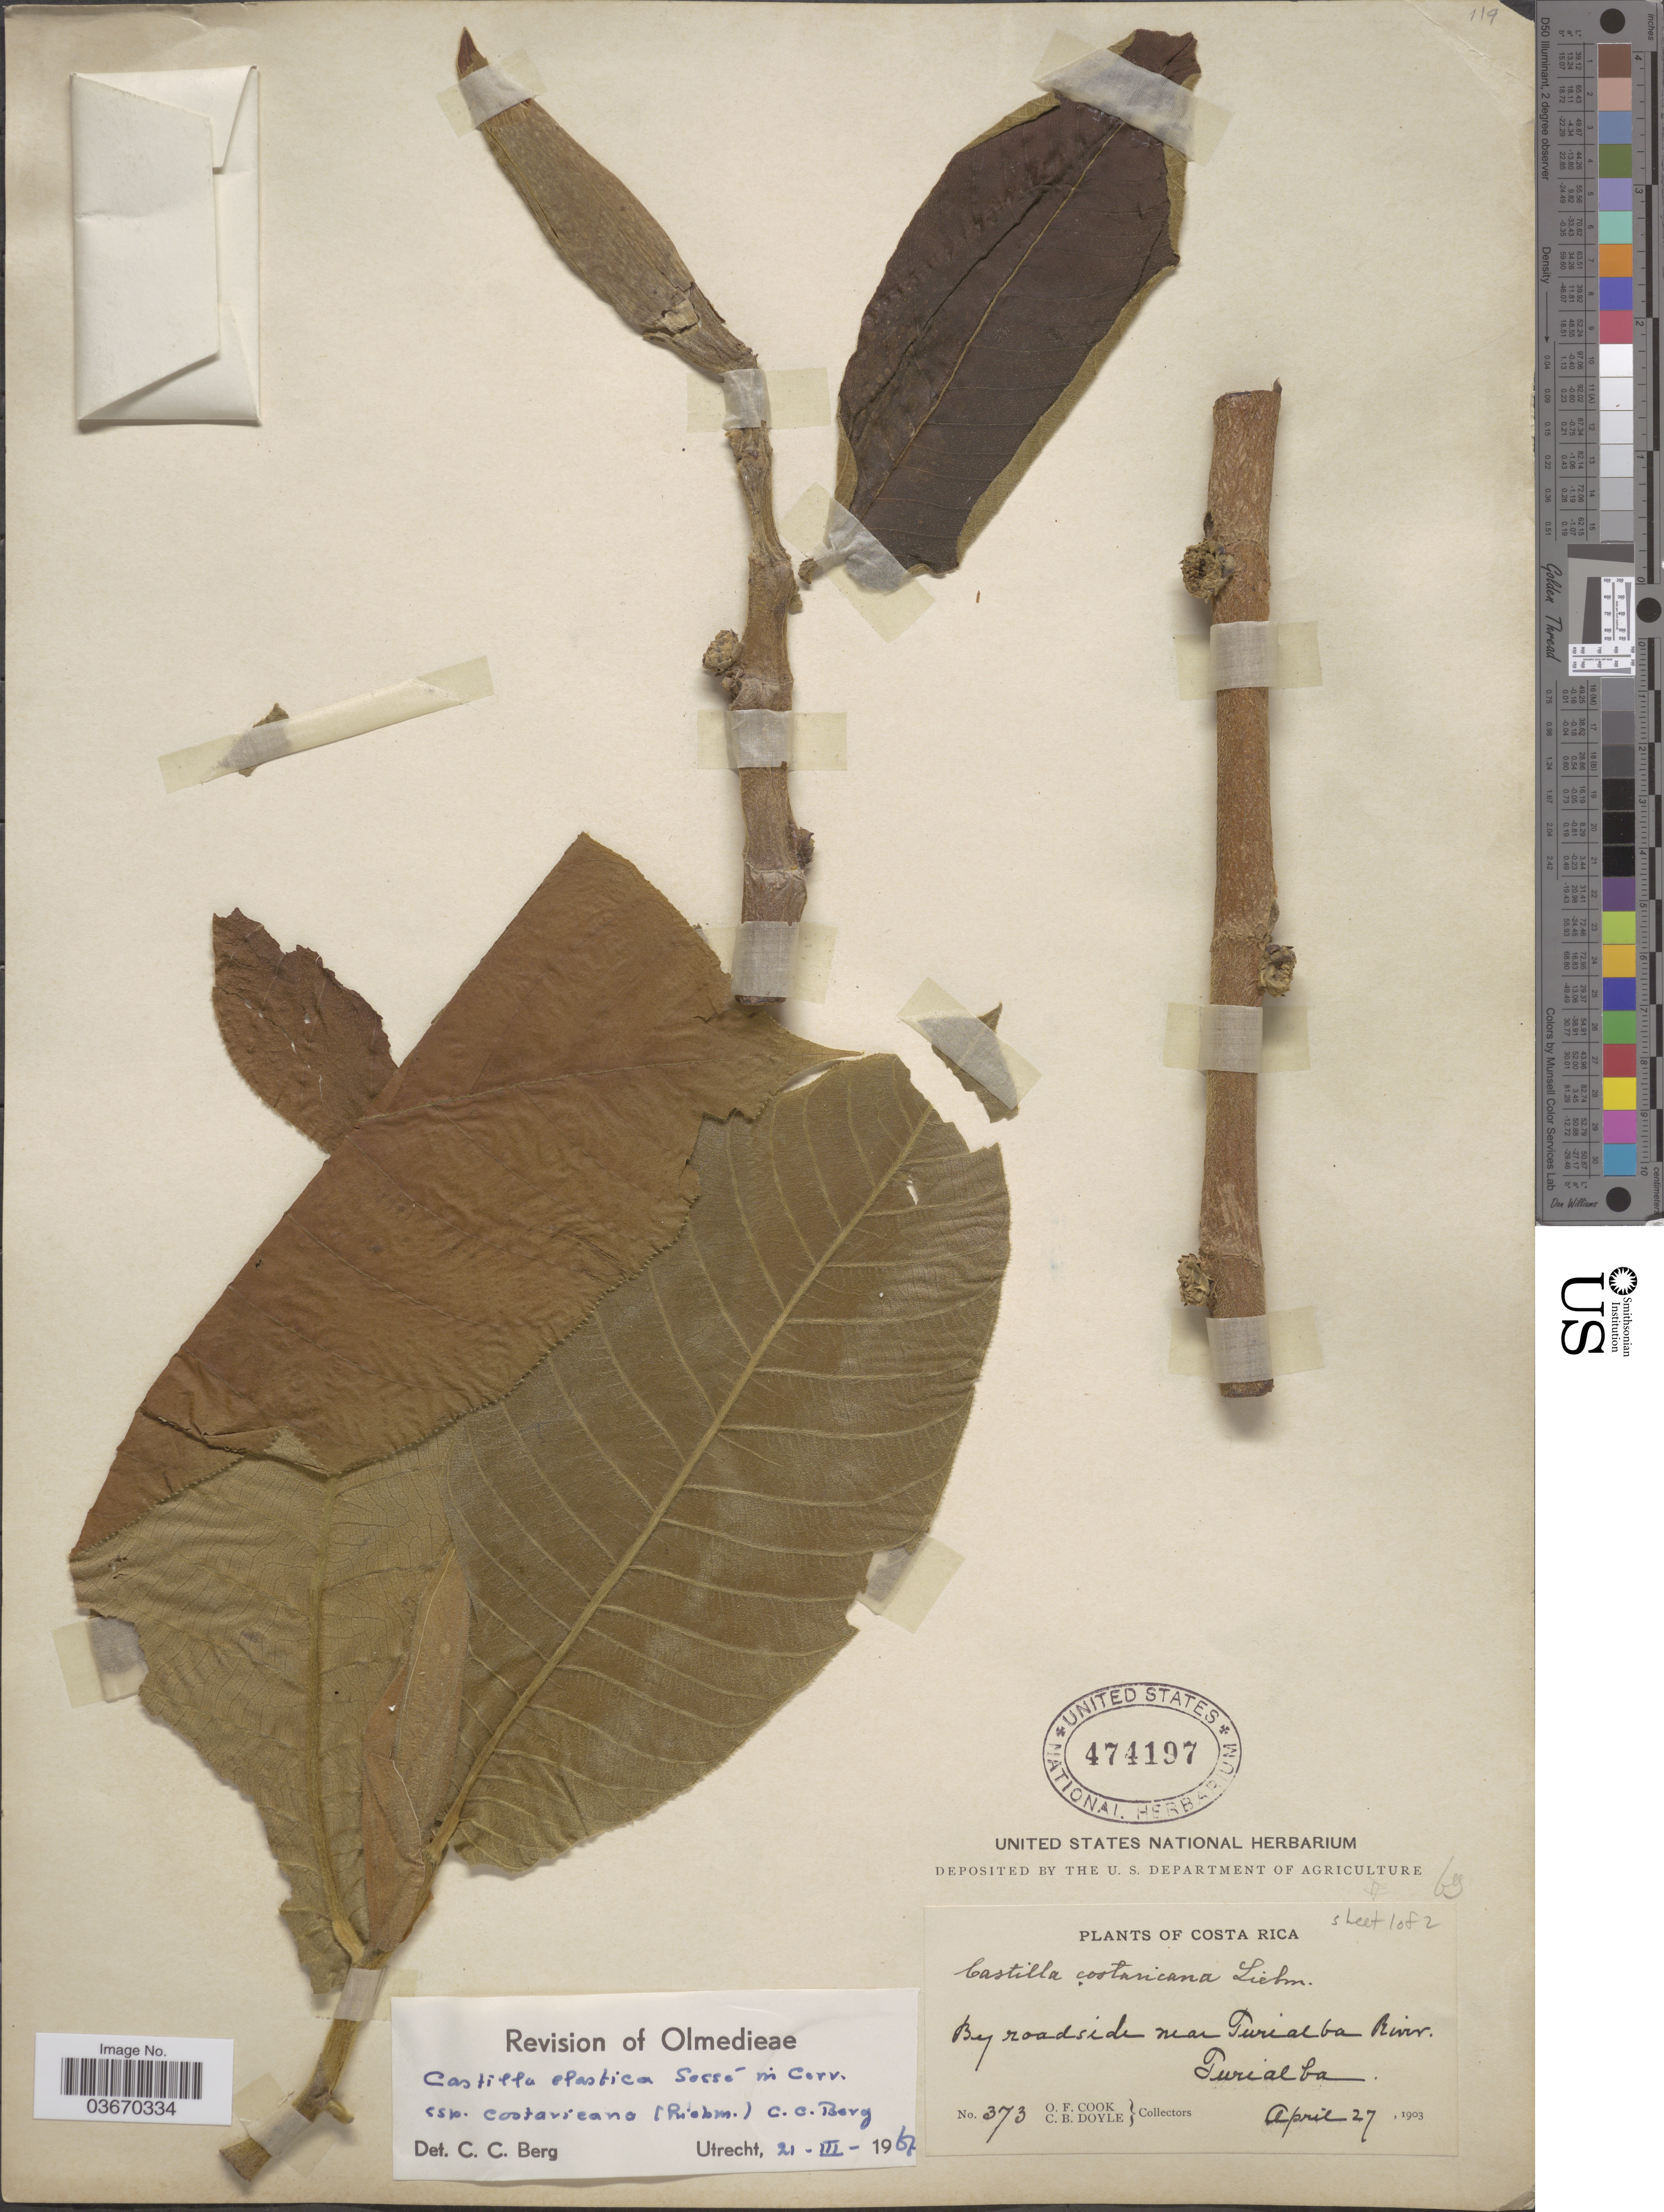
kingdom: Plantae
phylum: Tracheophyta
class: Magnoliopsida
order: Rosales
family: Moraceae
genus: Castilla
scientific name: Castilla elastica subsp. costaricana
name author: (Liebm.) C.C. Berg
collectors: O. F. Cook & C. Doyle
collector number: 373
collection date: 1903-04-27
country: Costa Rica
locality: By roadside near Turialba River. Turialba.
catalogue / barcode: US 474197